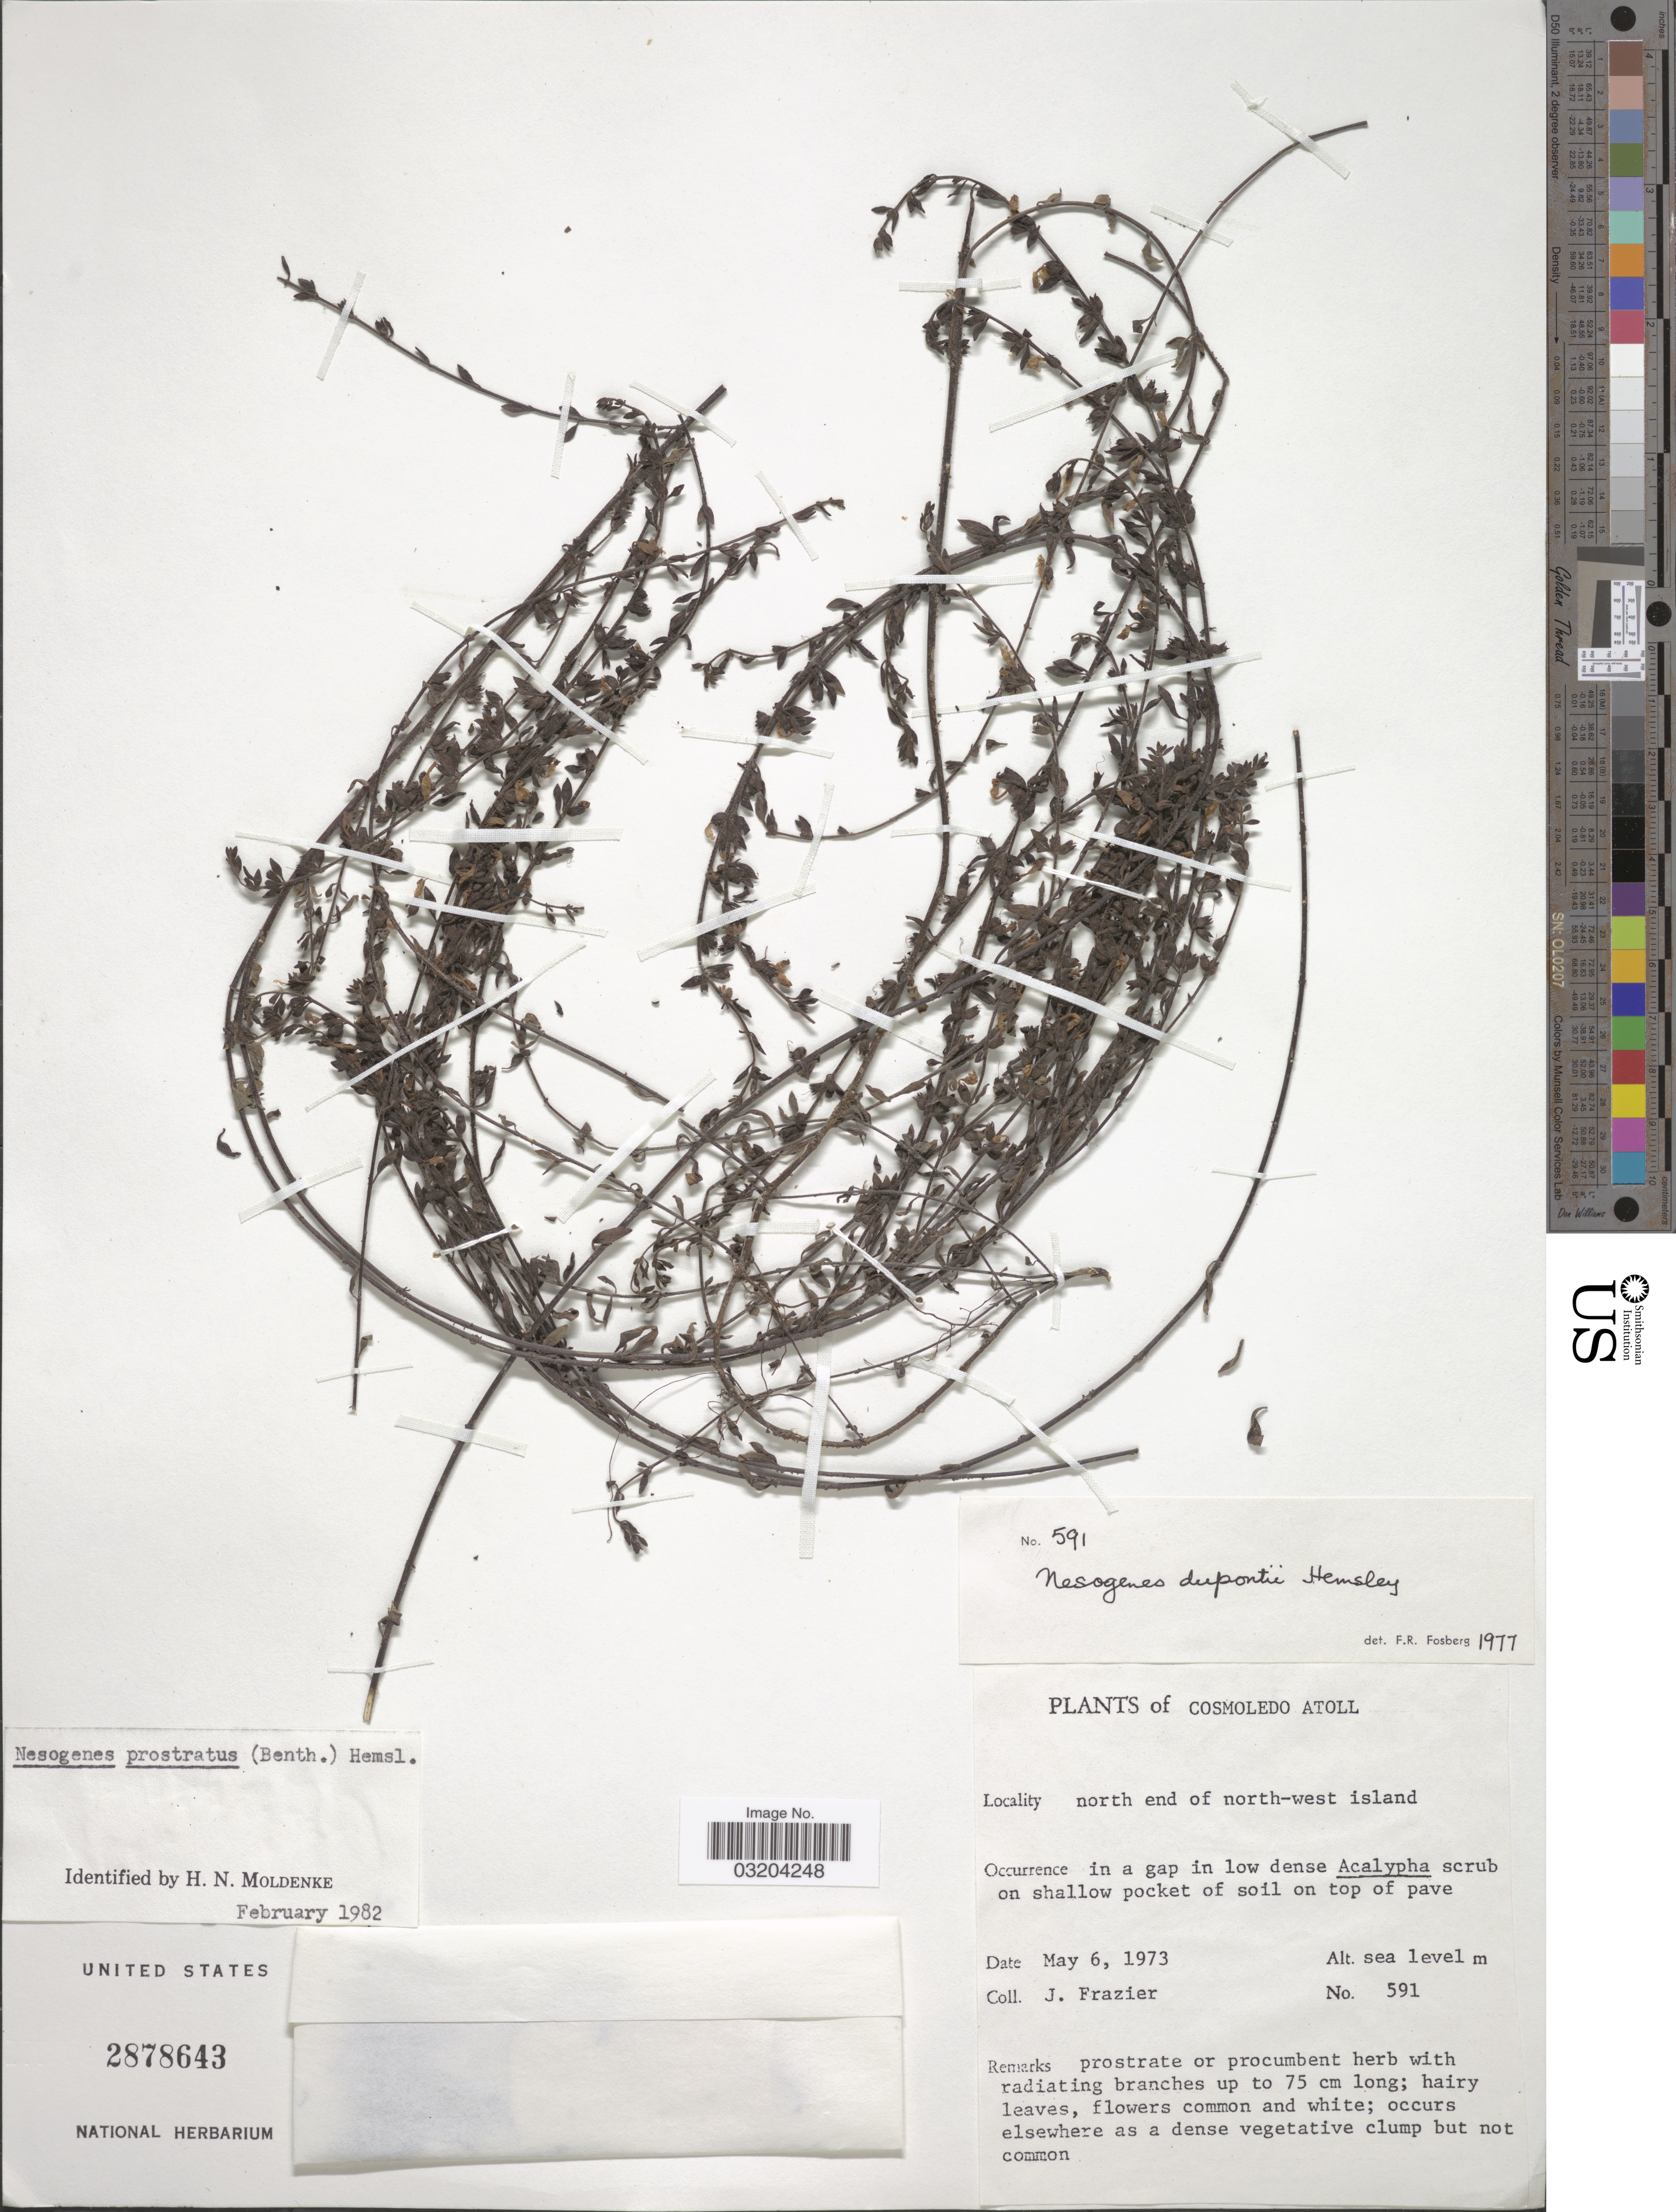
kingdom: Plantae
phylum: Tracheophyta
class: Magnoliopsida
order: Lamiales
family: Orobanchaceae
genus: Nesogenes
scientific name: Nesogenes prostrata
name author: (Benth.) Hemsl.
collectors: J. Frazier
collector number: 591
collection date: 1973-05-06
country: Seychelles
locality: Cosmoledo Atoll. north end of north-west island.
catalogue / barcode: US 2878643